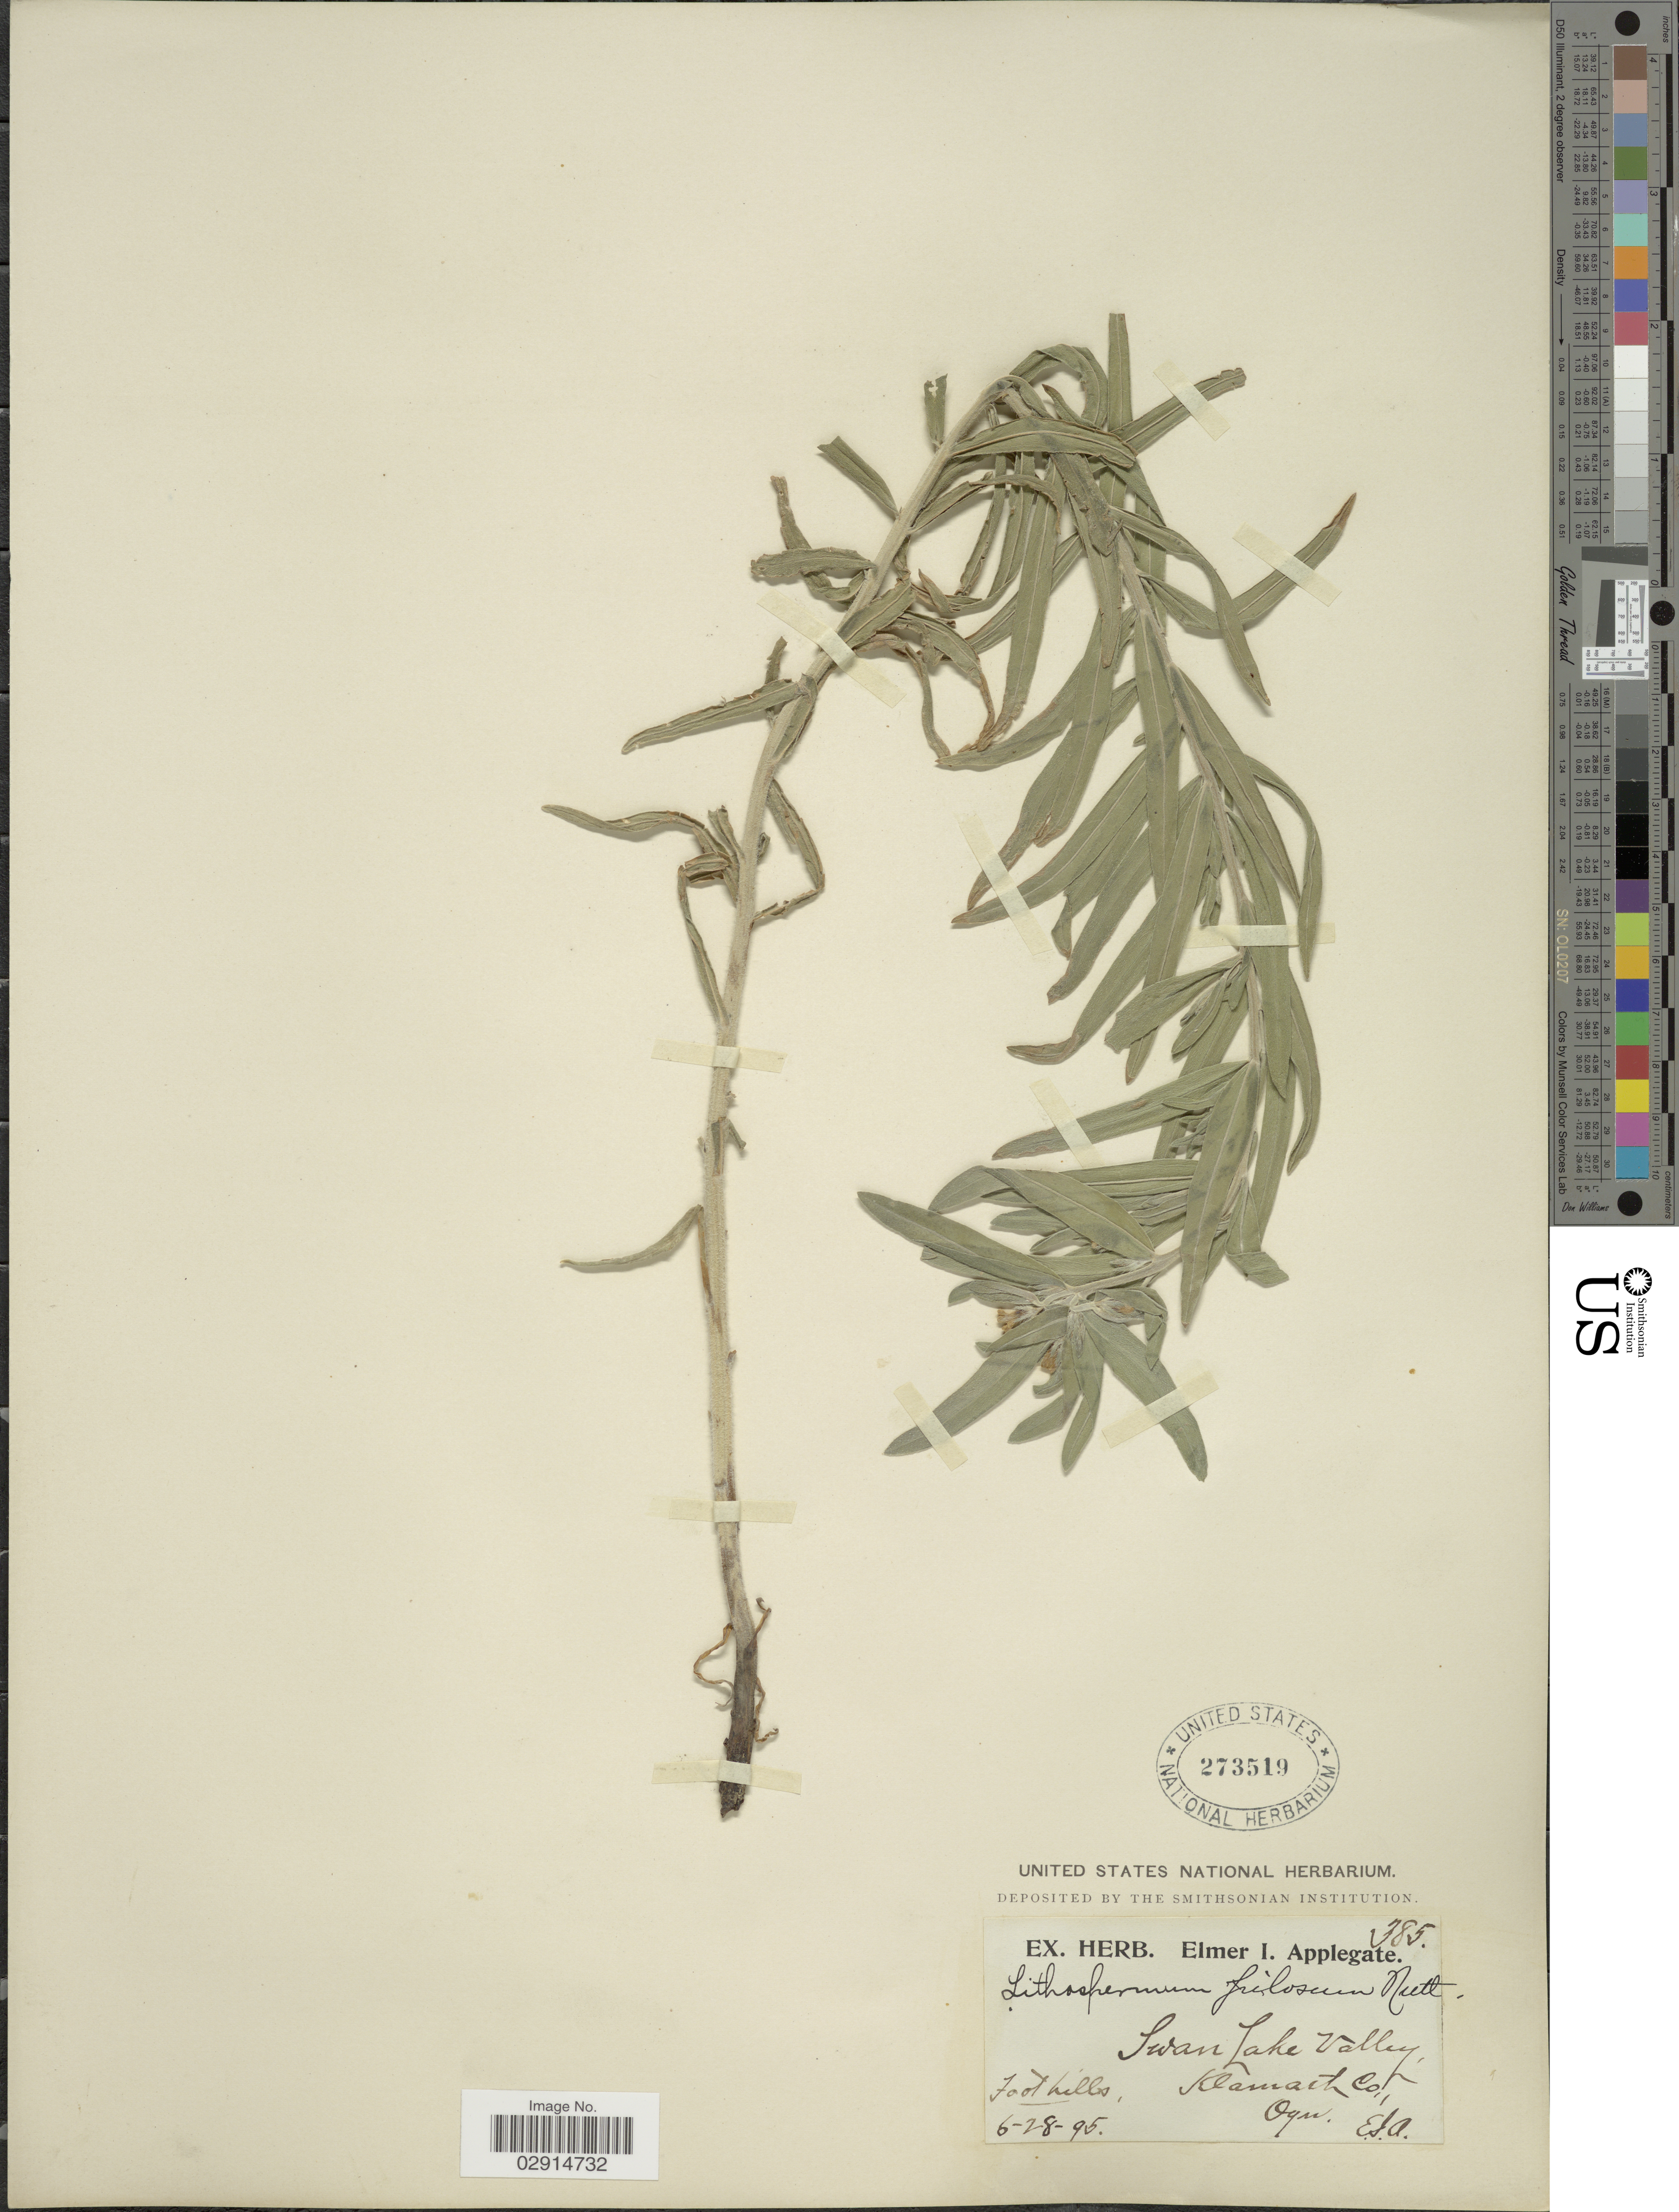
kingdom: Plantae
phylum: Tracheophyta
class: Magnoliopsida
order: Boraginales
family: Boraginaceae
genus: Lithospermum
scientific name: Lithospermum ruderale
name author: Douglas ex Lehm.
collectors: E. I. Applegate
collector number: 385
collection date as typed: Transcribed d/m/y: 28/6/95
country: United States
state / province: Oregon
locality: Swan Lake Valley, Ogn.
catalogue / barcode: US 273519